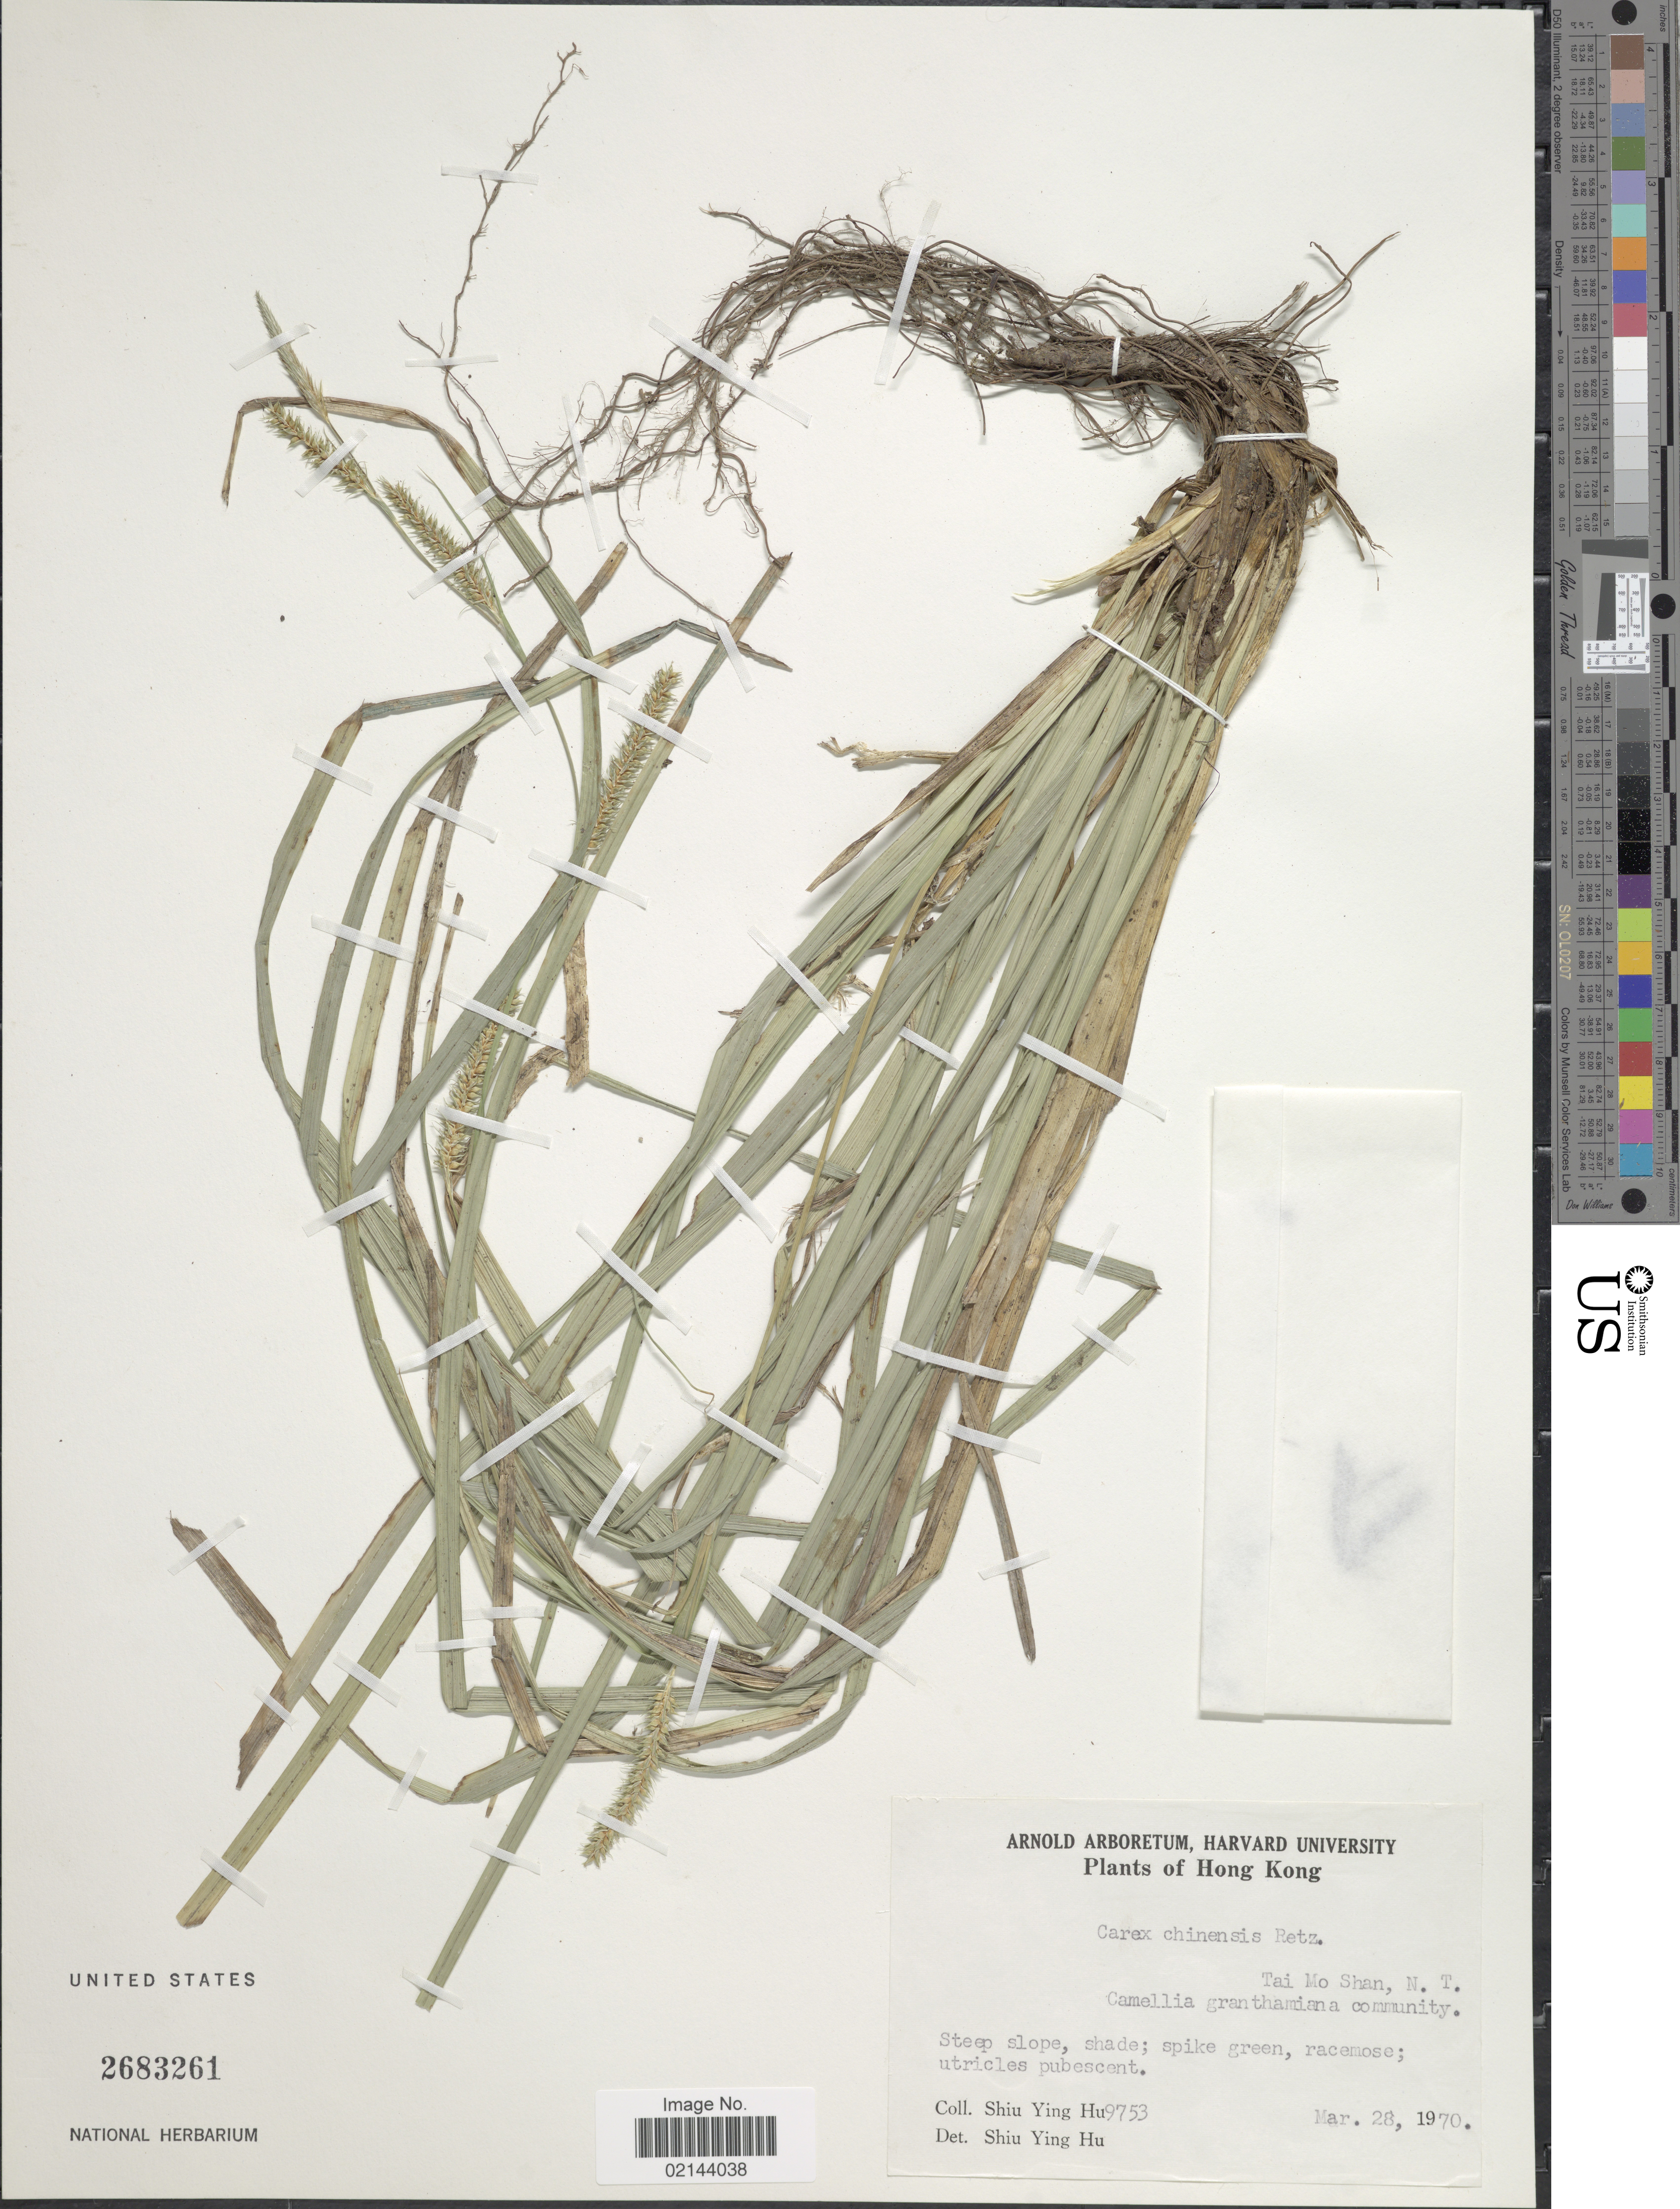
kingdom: Plantae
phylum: Tracheophyta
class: Liliopsida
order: Poales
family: Cyperaceae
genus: Carex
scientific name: Carex chinensis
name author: Retz.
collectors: S. Y. Hu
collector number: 9753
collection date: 1970-03-28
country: China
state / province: Hong Kong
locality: Tai Mo Shan, N.T., Camellia granthamiana community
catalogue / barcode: US 2683261